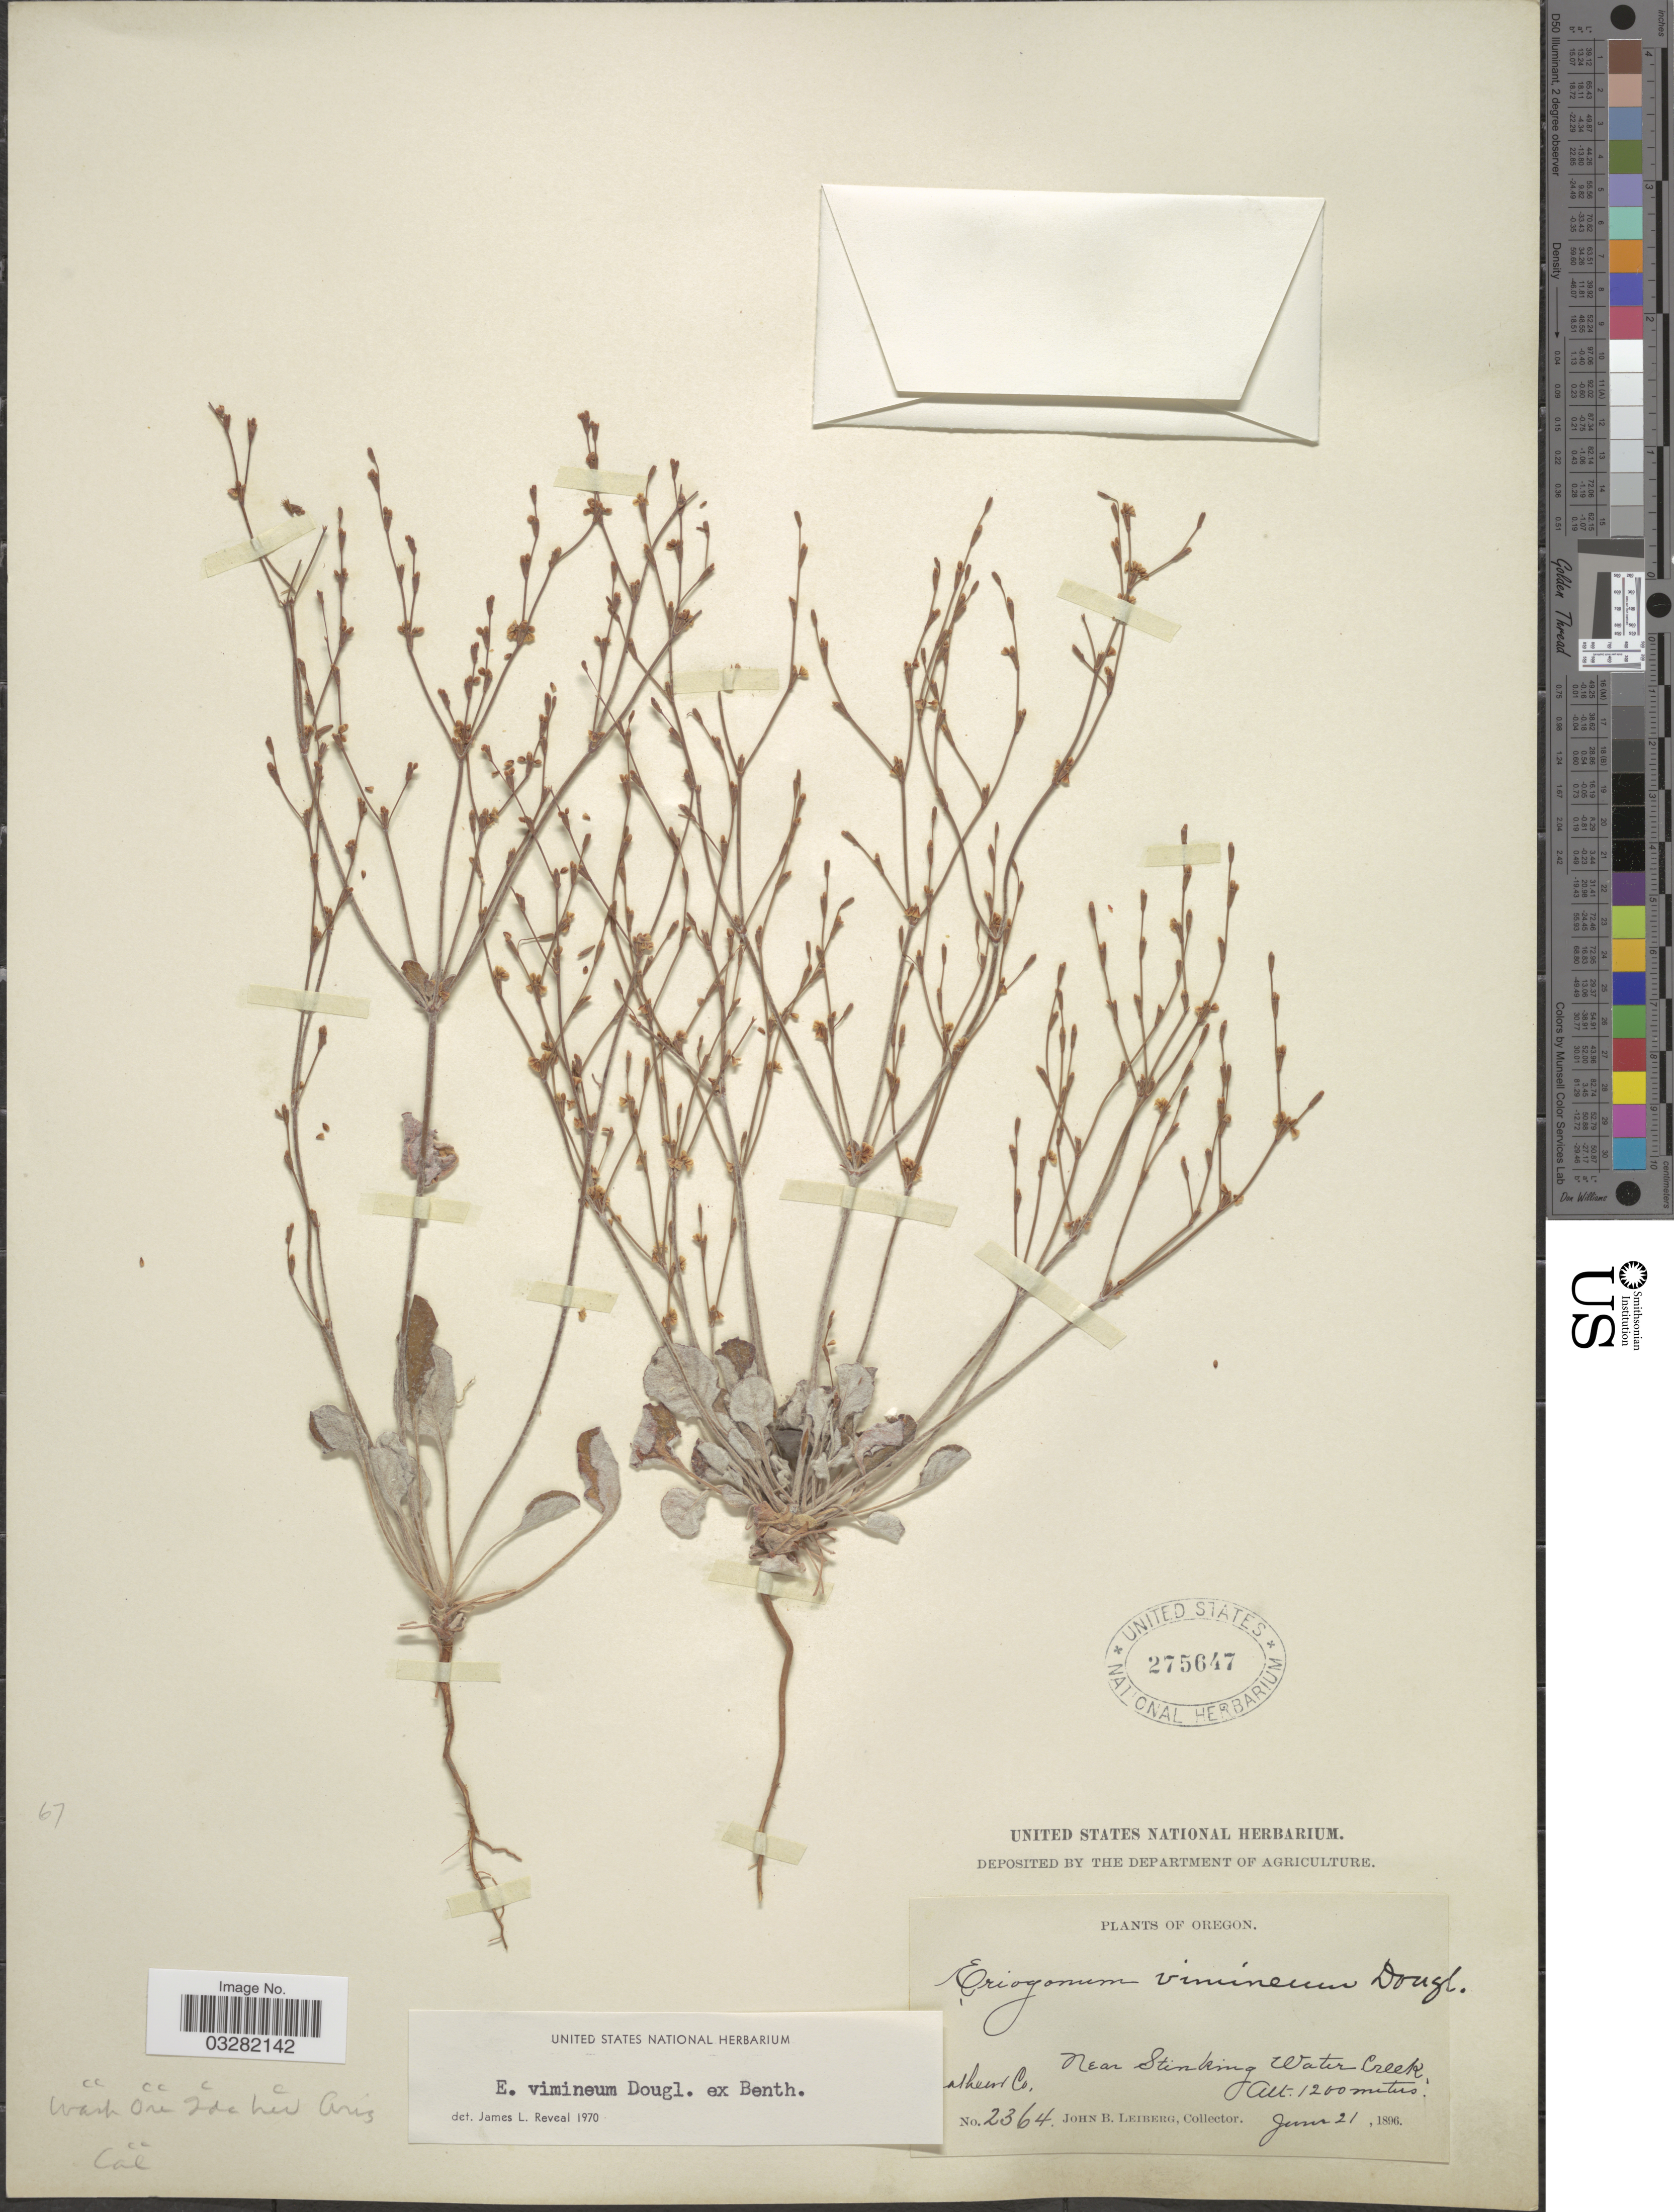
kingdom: Plantae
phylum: Tracheophyta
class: Magnoliopsida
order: Caryophyllales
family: Polygonaceae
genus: Eriogonum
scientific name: Eriogonum vimineum var. vimineum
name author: Douglas ex Benth.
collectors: J. B. Leiberg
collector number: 2364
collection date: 1896-06-21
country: United States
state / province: Oregon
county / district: Malheur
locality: Near Stinking Water Creek, Malheur Co.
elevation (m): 1200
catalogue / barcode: US 275647